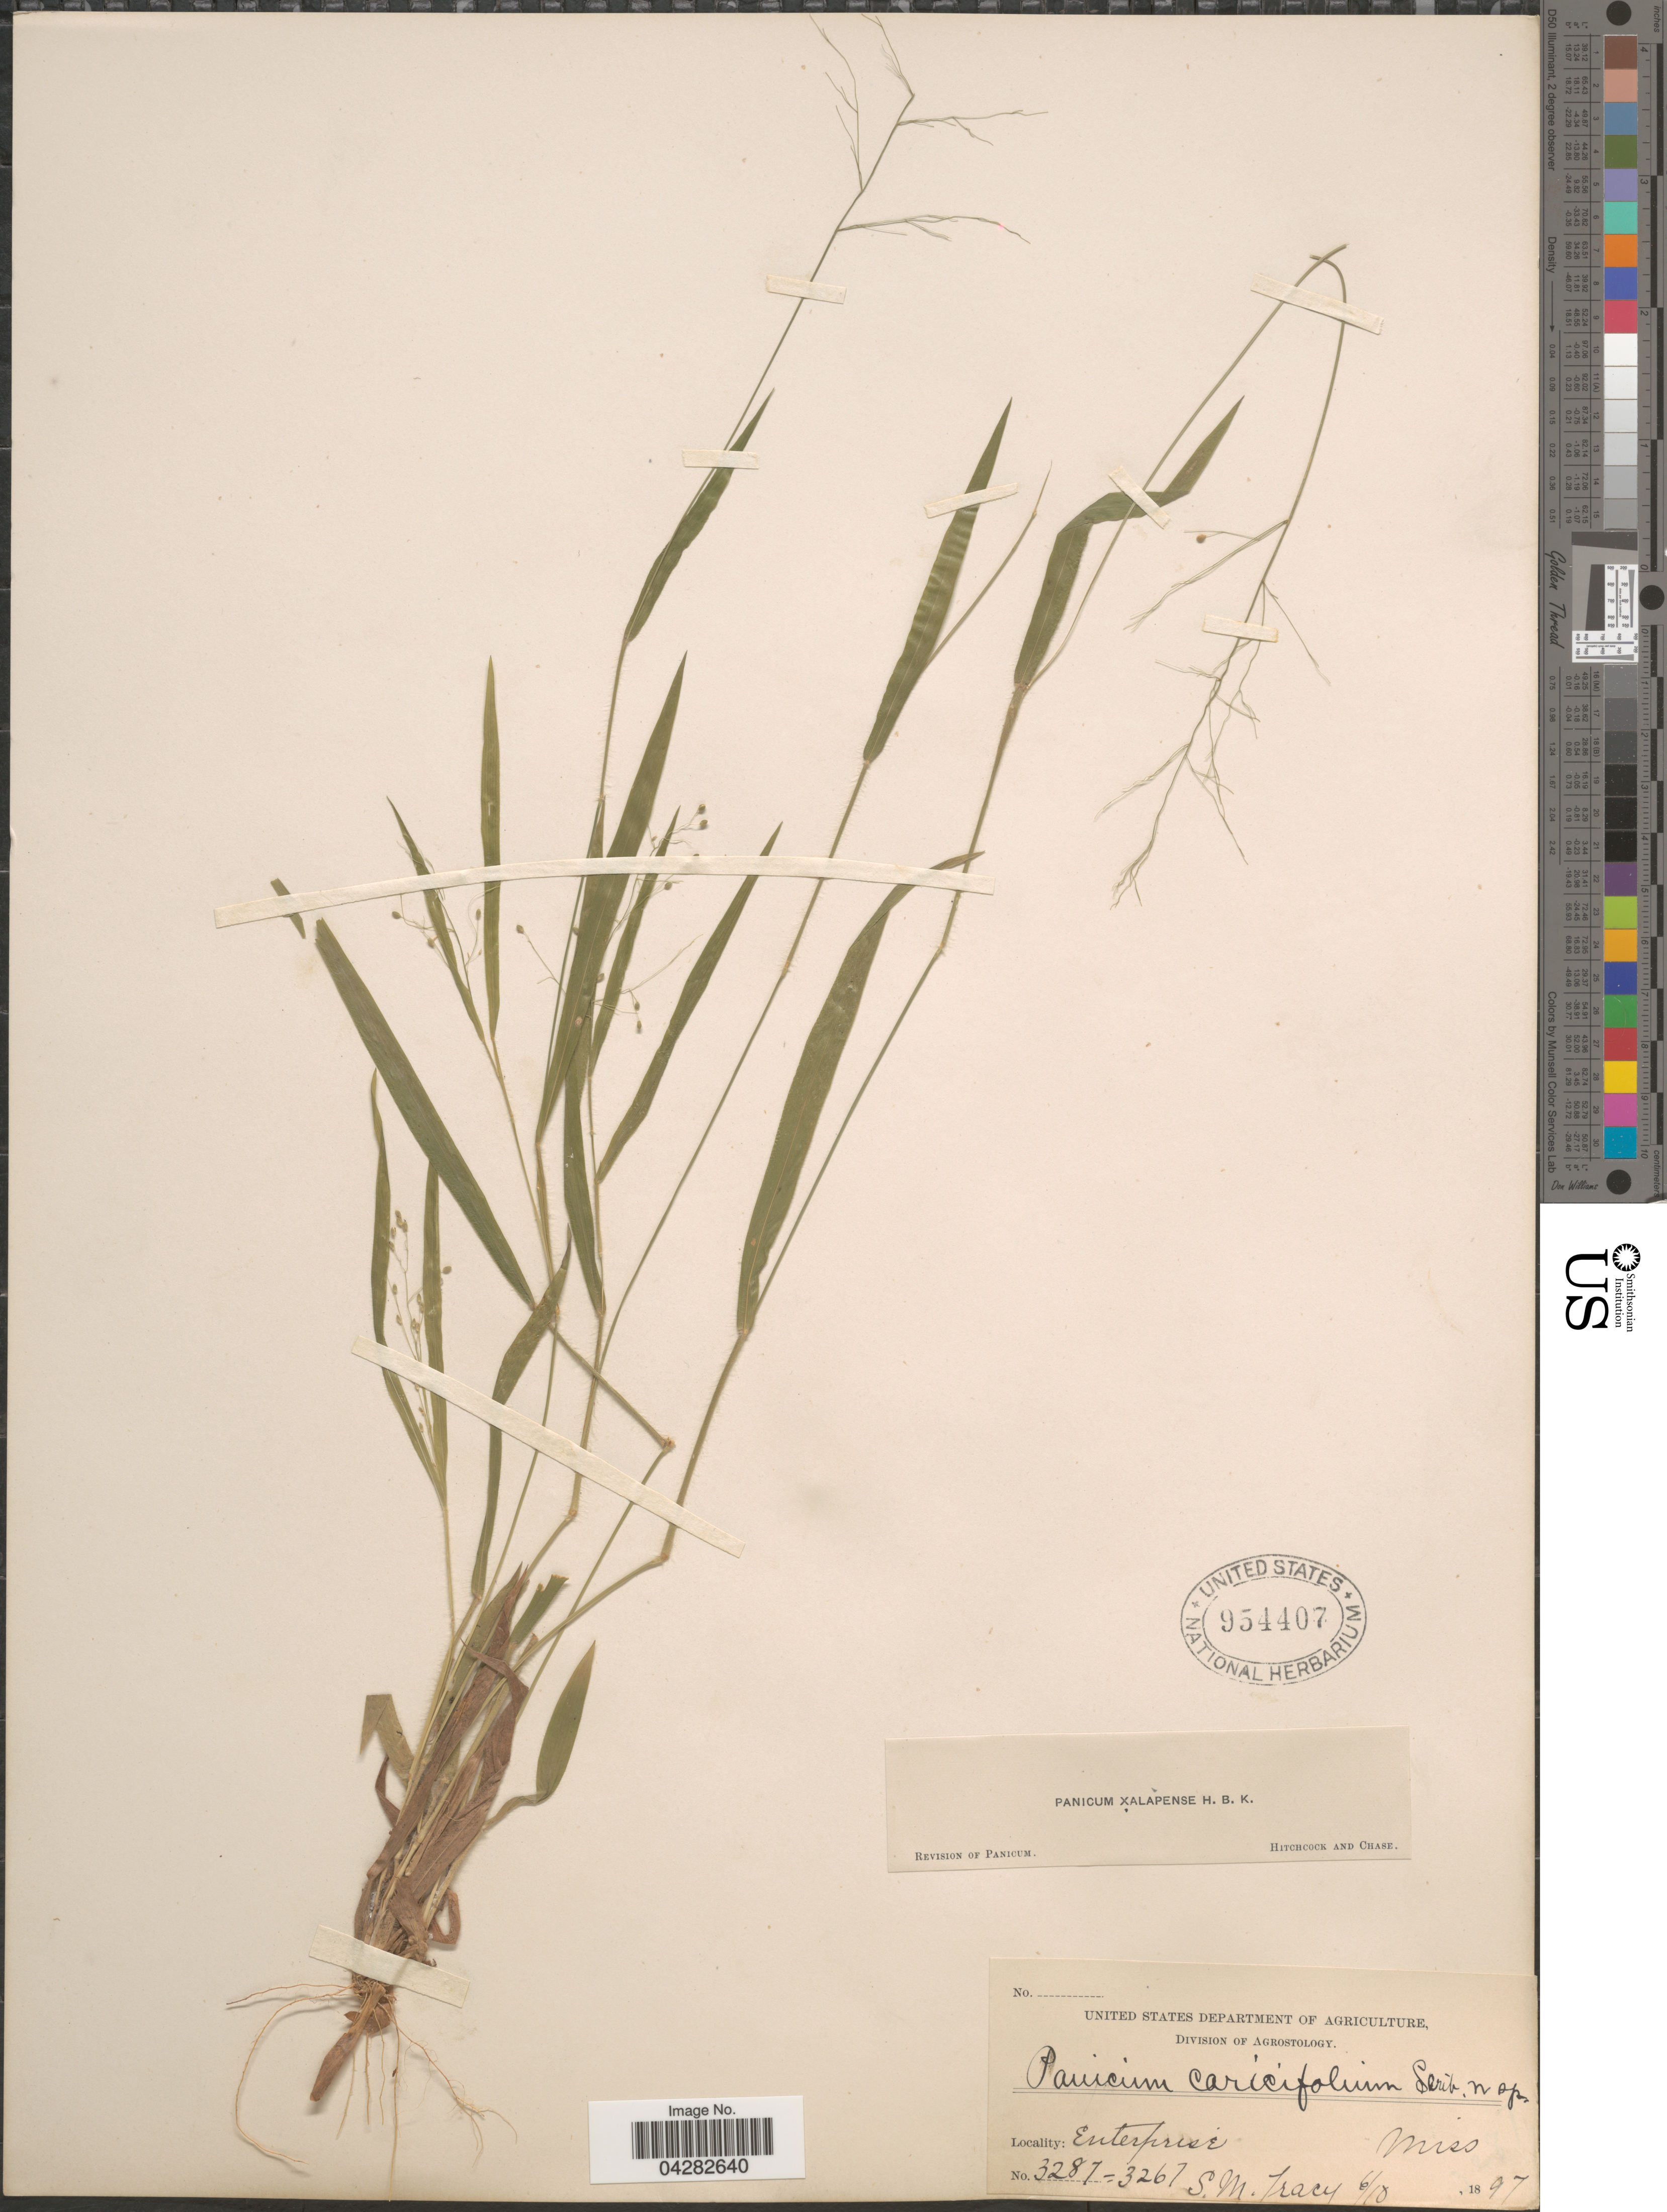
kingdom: Plantae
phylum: Tracheophyta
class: Liliopsida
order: Poales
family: Poaceae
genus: Dichanthelium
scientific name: Dichanthelium laxiflorum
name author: (Lam.) Gould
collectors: S. M. Tracy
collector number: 3287/3267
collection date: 1897-06-08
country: United States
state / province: Mississippi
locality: Enterprise.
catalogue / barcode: US 954407